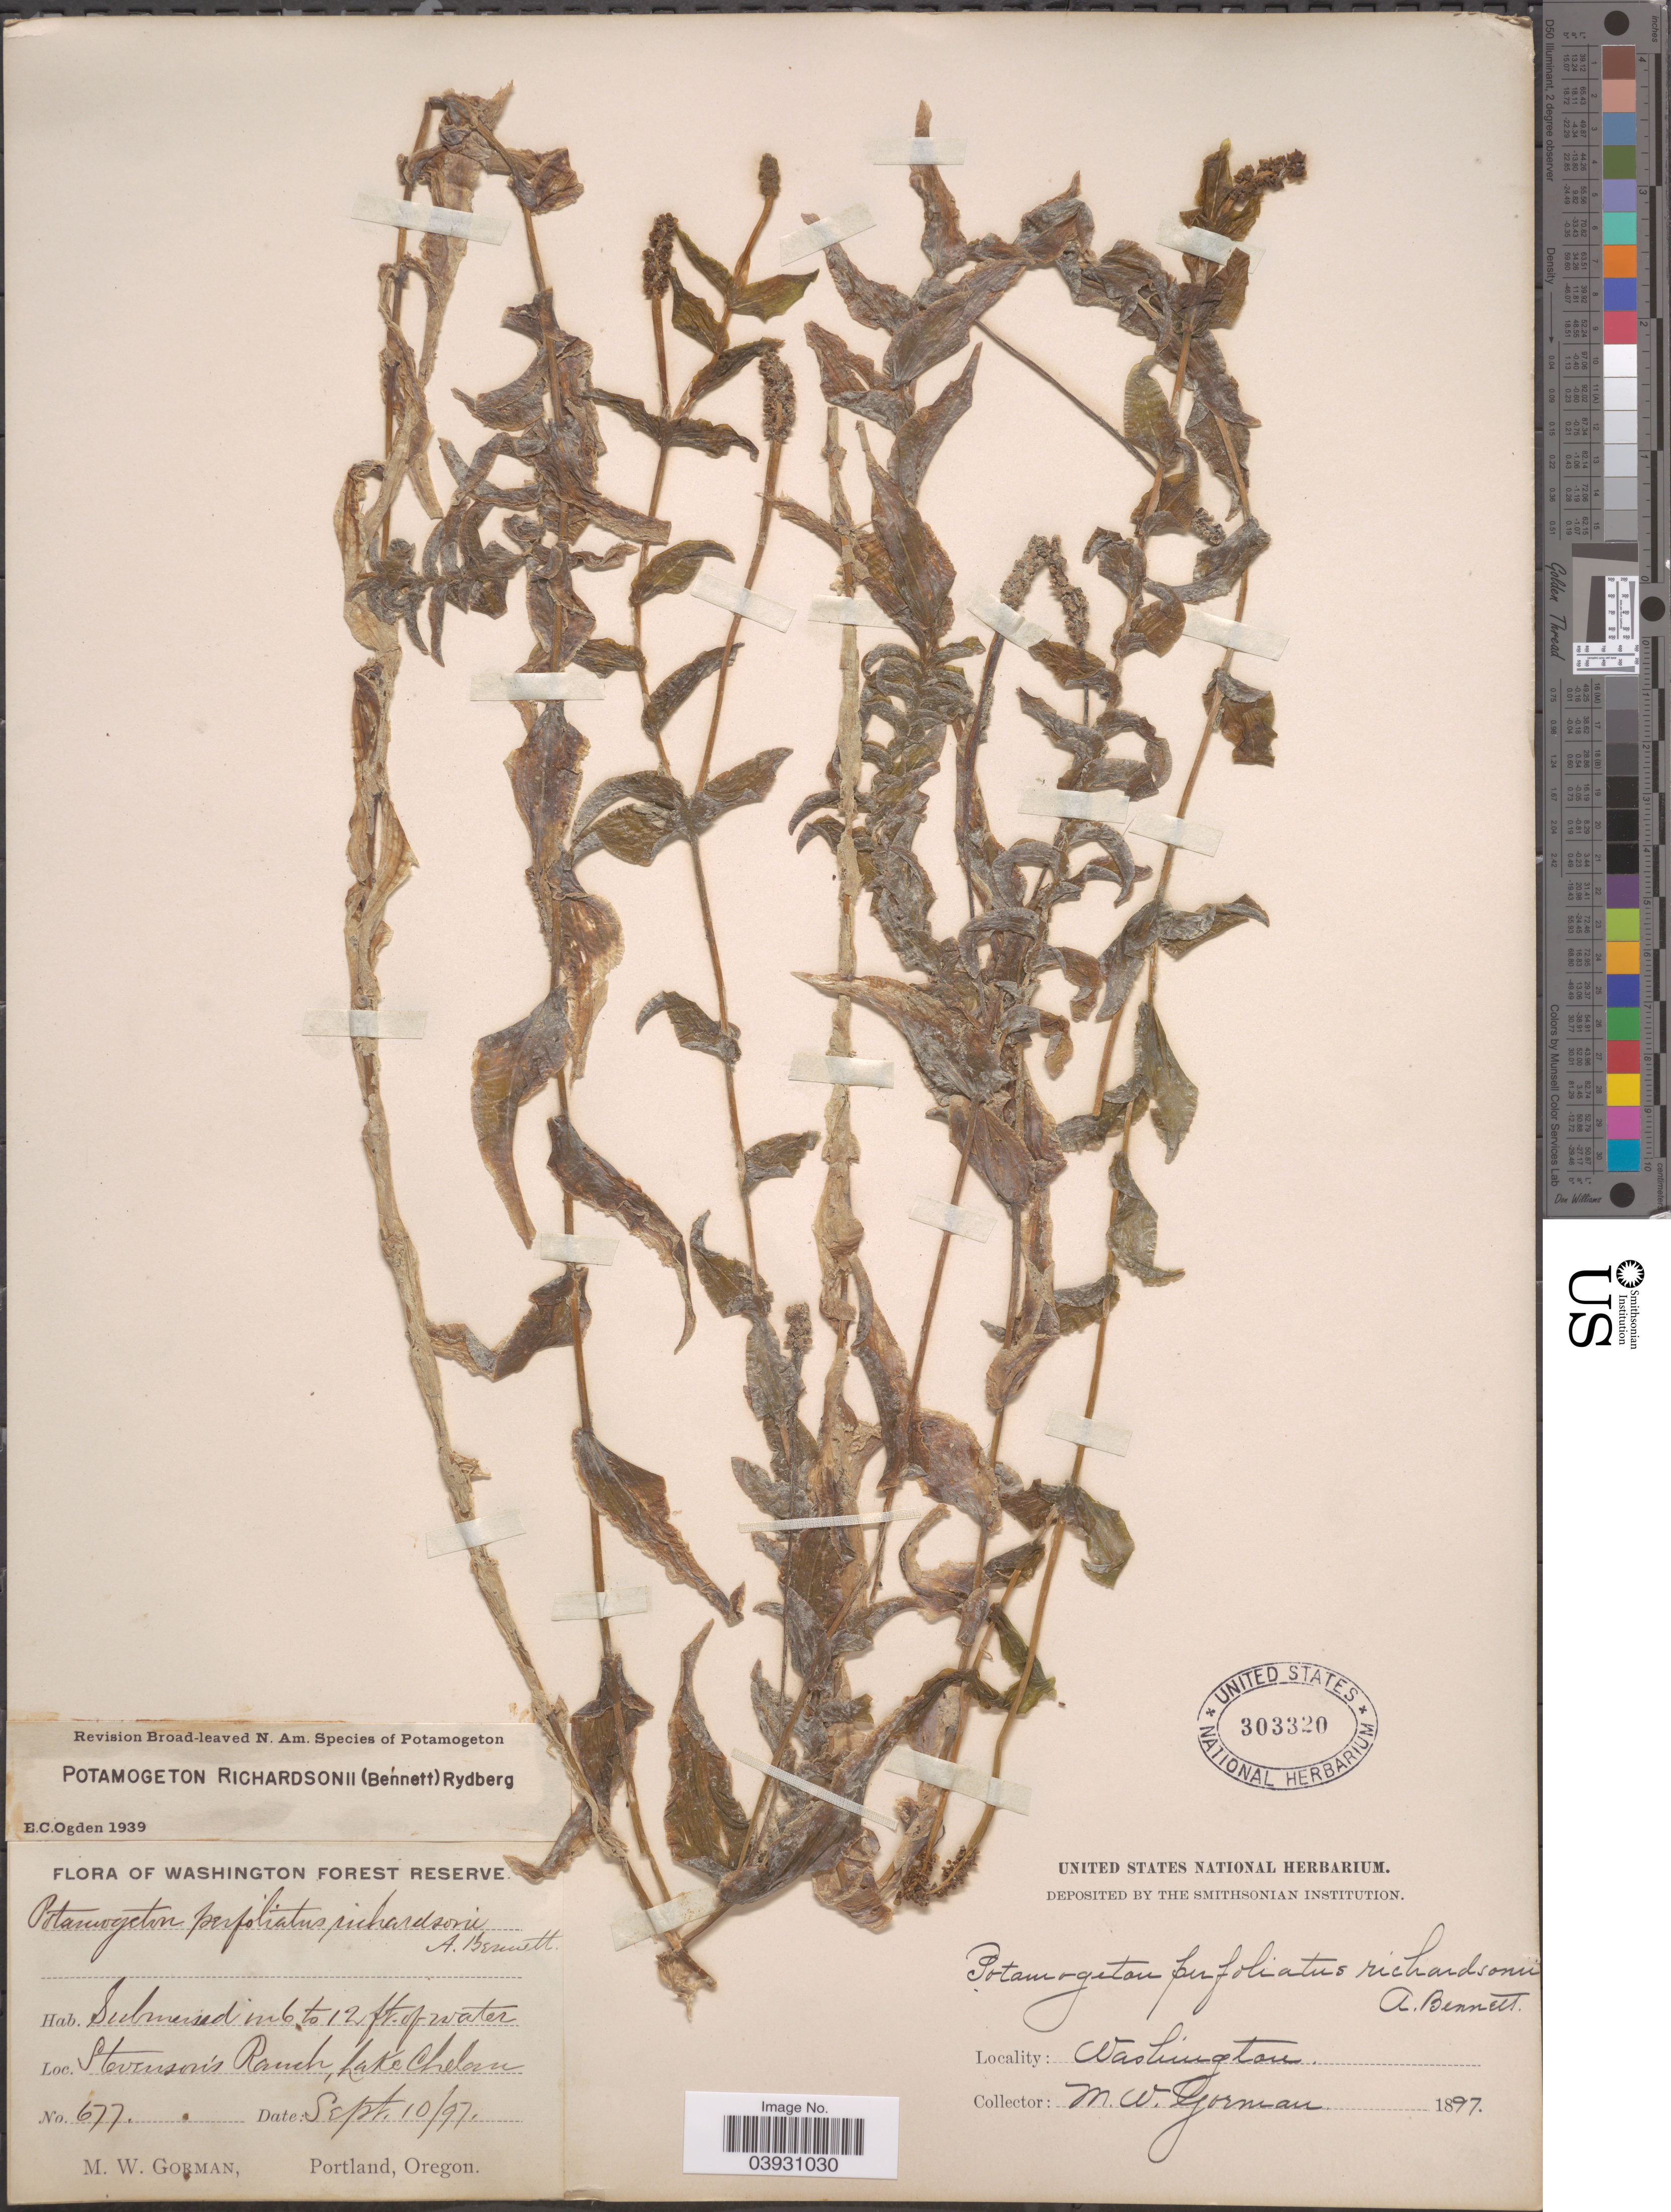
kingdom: Plantae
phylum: Tracheophyta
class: Liliopsida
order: Alismatales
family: Potamogetonaceae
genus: Potamogeton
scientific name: Potamogeton richardsonii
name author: (A.W. Benn.) Rydb.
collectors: M. W. Gorman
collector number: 677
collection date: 1897-09-10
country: United States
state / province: Washington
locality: Washington Forest Reserve. Stevenson's Ranch, Lake Chelan.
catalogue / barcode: US 303320